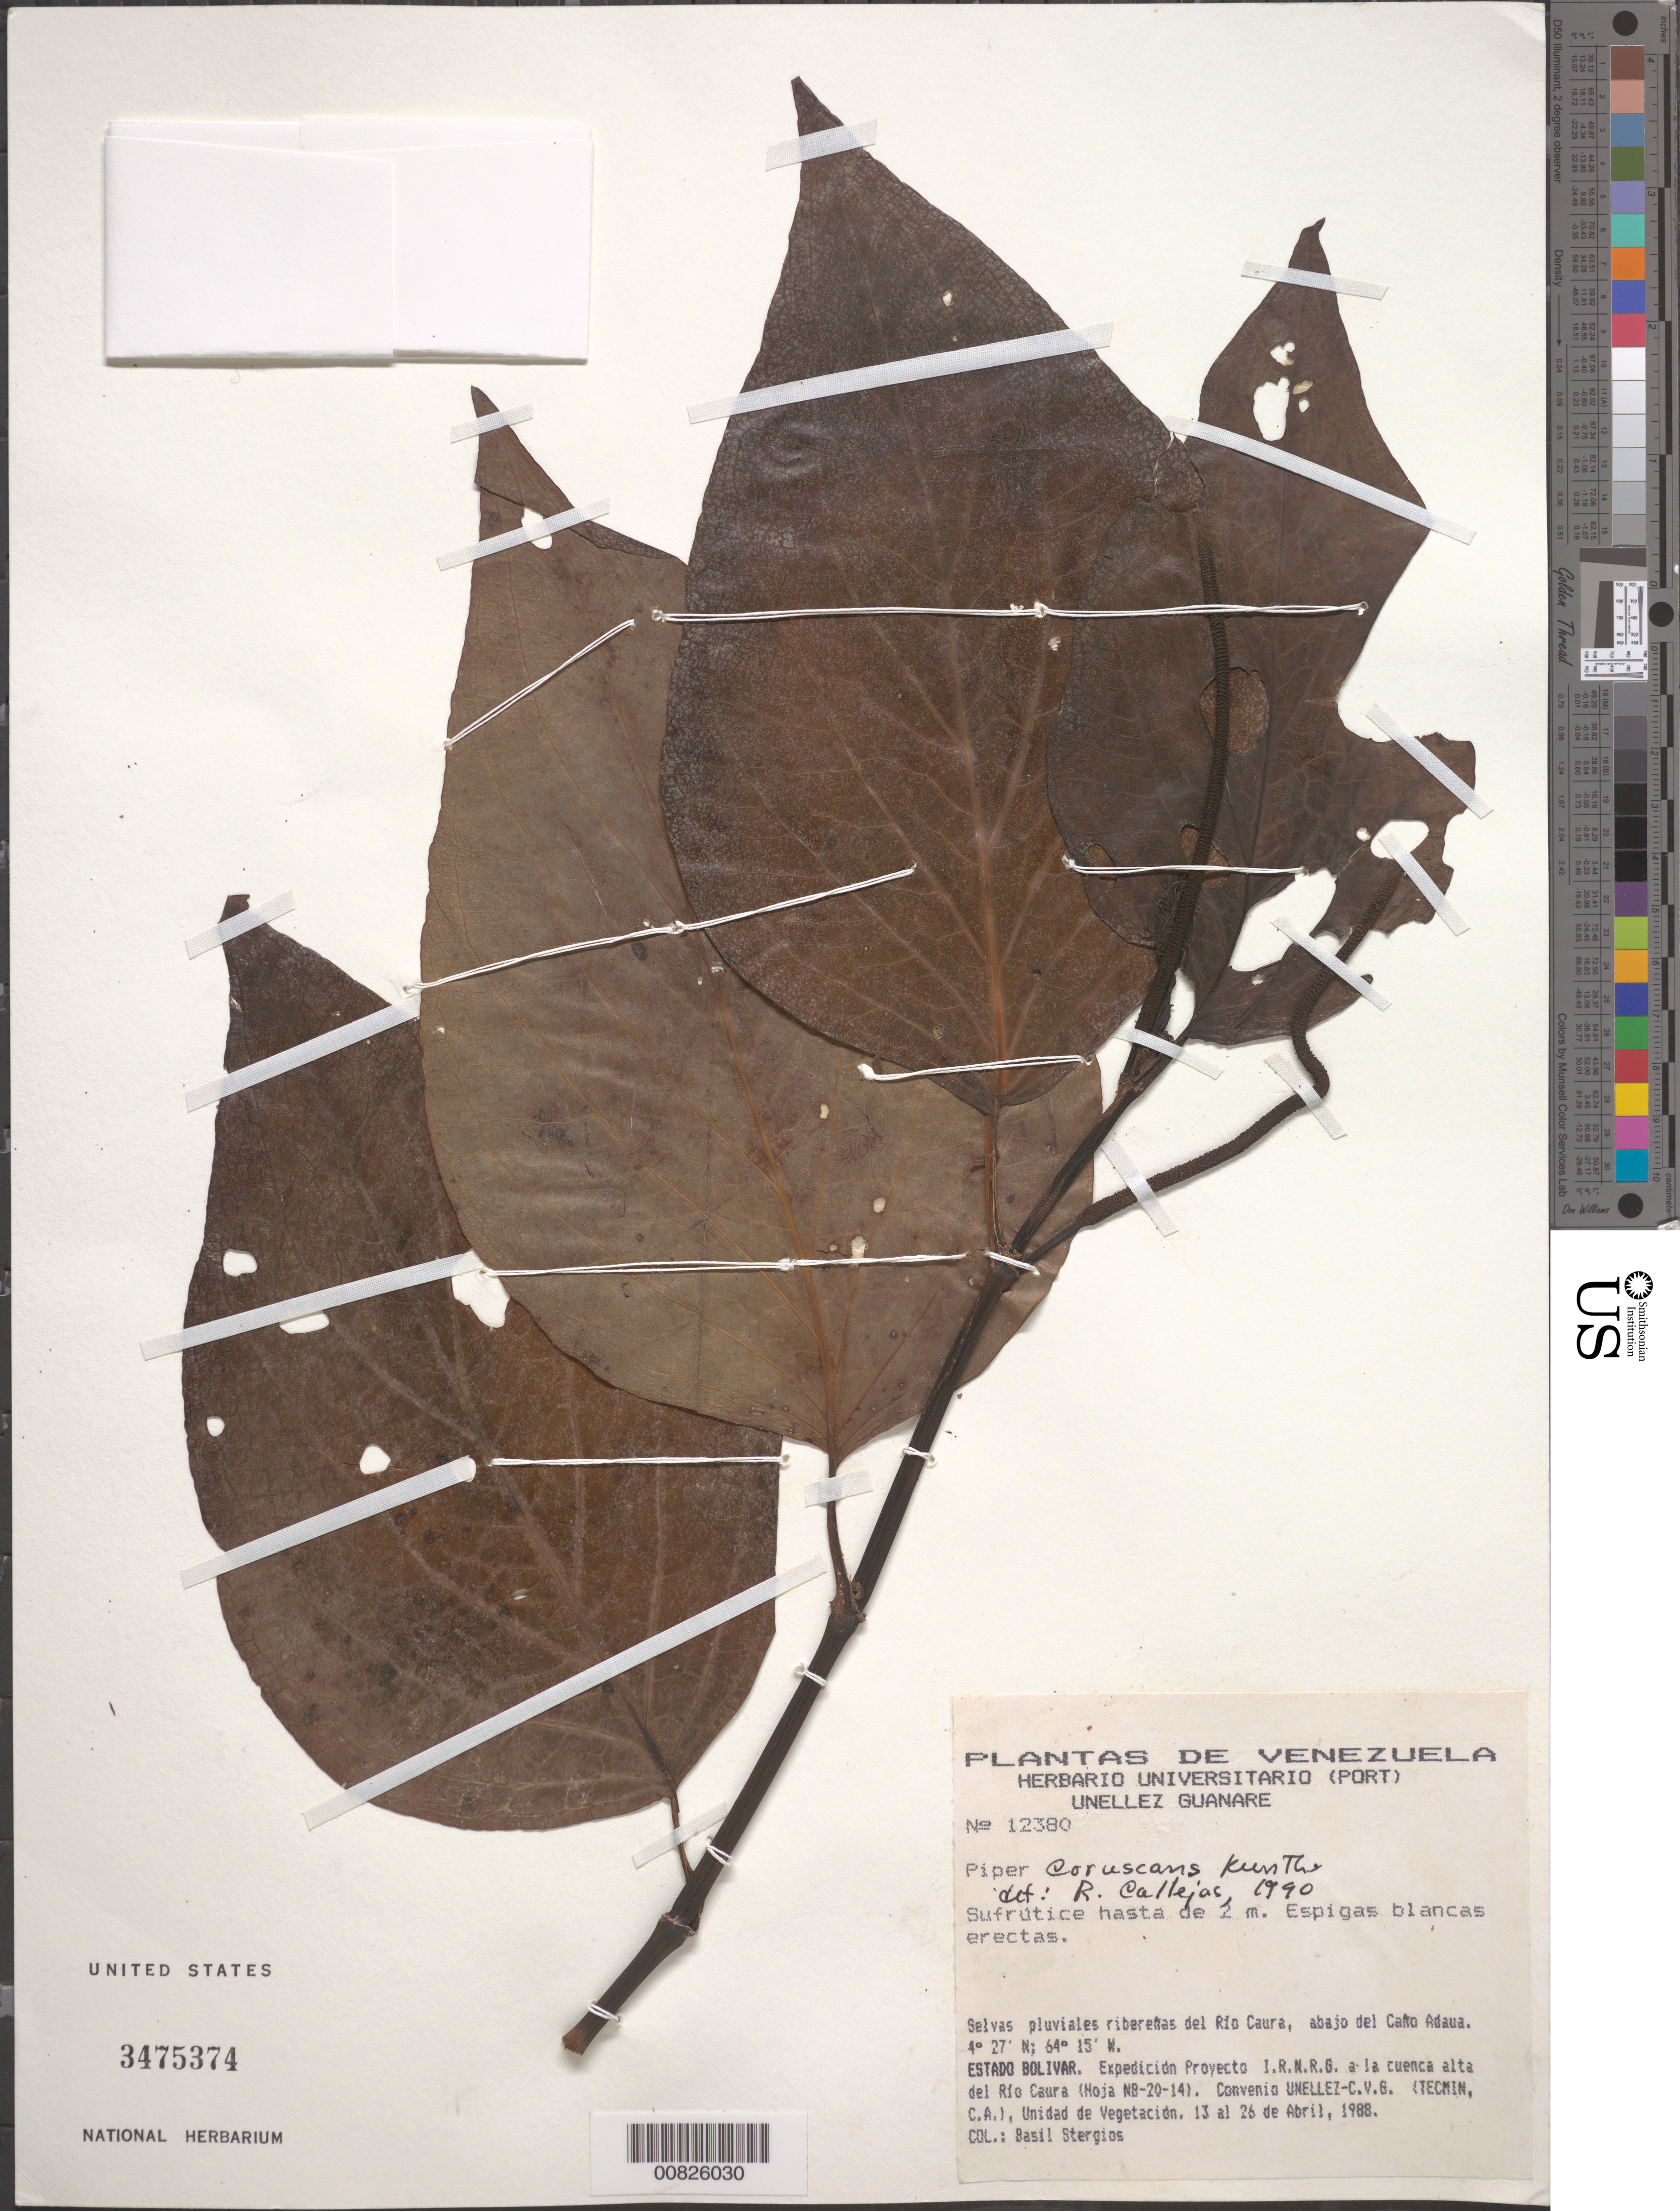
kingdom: Plantae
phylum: Tracheophyta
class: Magnoliopsida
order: Piperales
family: Piperaceae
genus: Piper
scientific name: Piper coruscans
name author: Kunth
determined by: Allejas, R.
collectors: B. G. Stergios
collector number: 12380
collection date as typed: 13-Apr-88 to 26-Apr-88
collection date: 1988-04-13/1988-04-26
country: Venezuela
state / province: Bolívar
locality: Río Caura, Caño Adaua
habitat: Selvas pluviales riberenas del río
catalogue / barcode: US 3475374